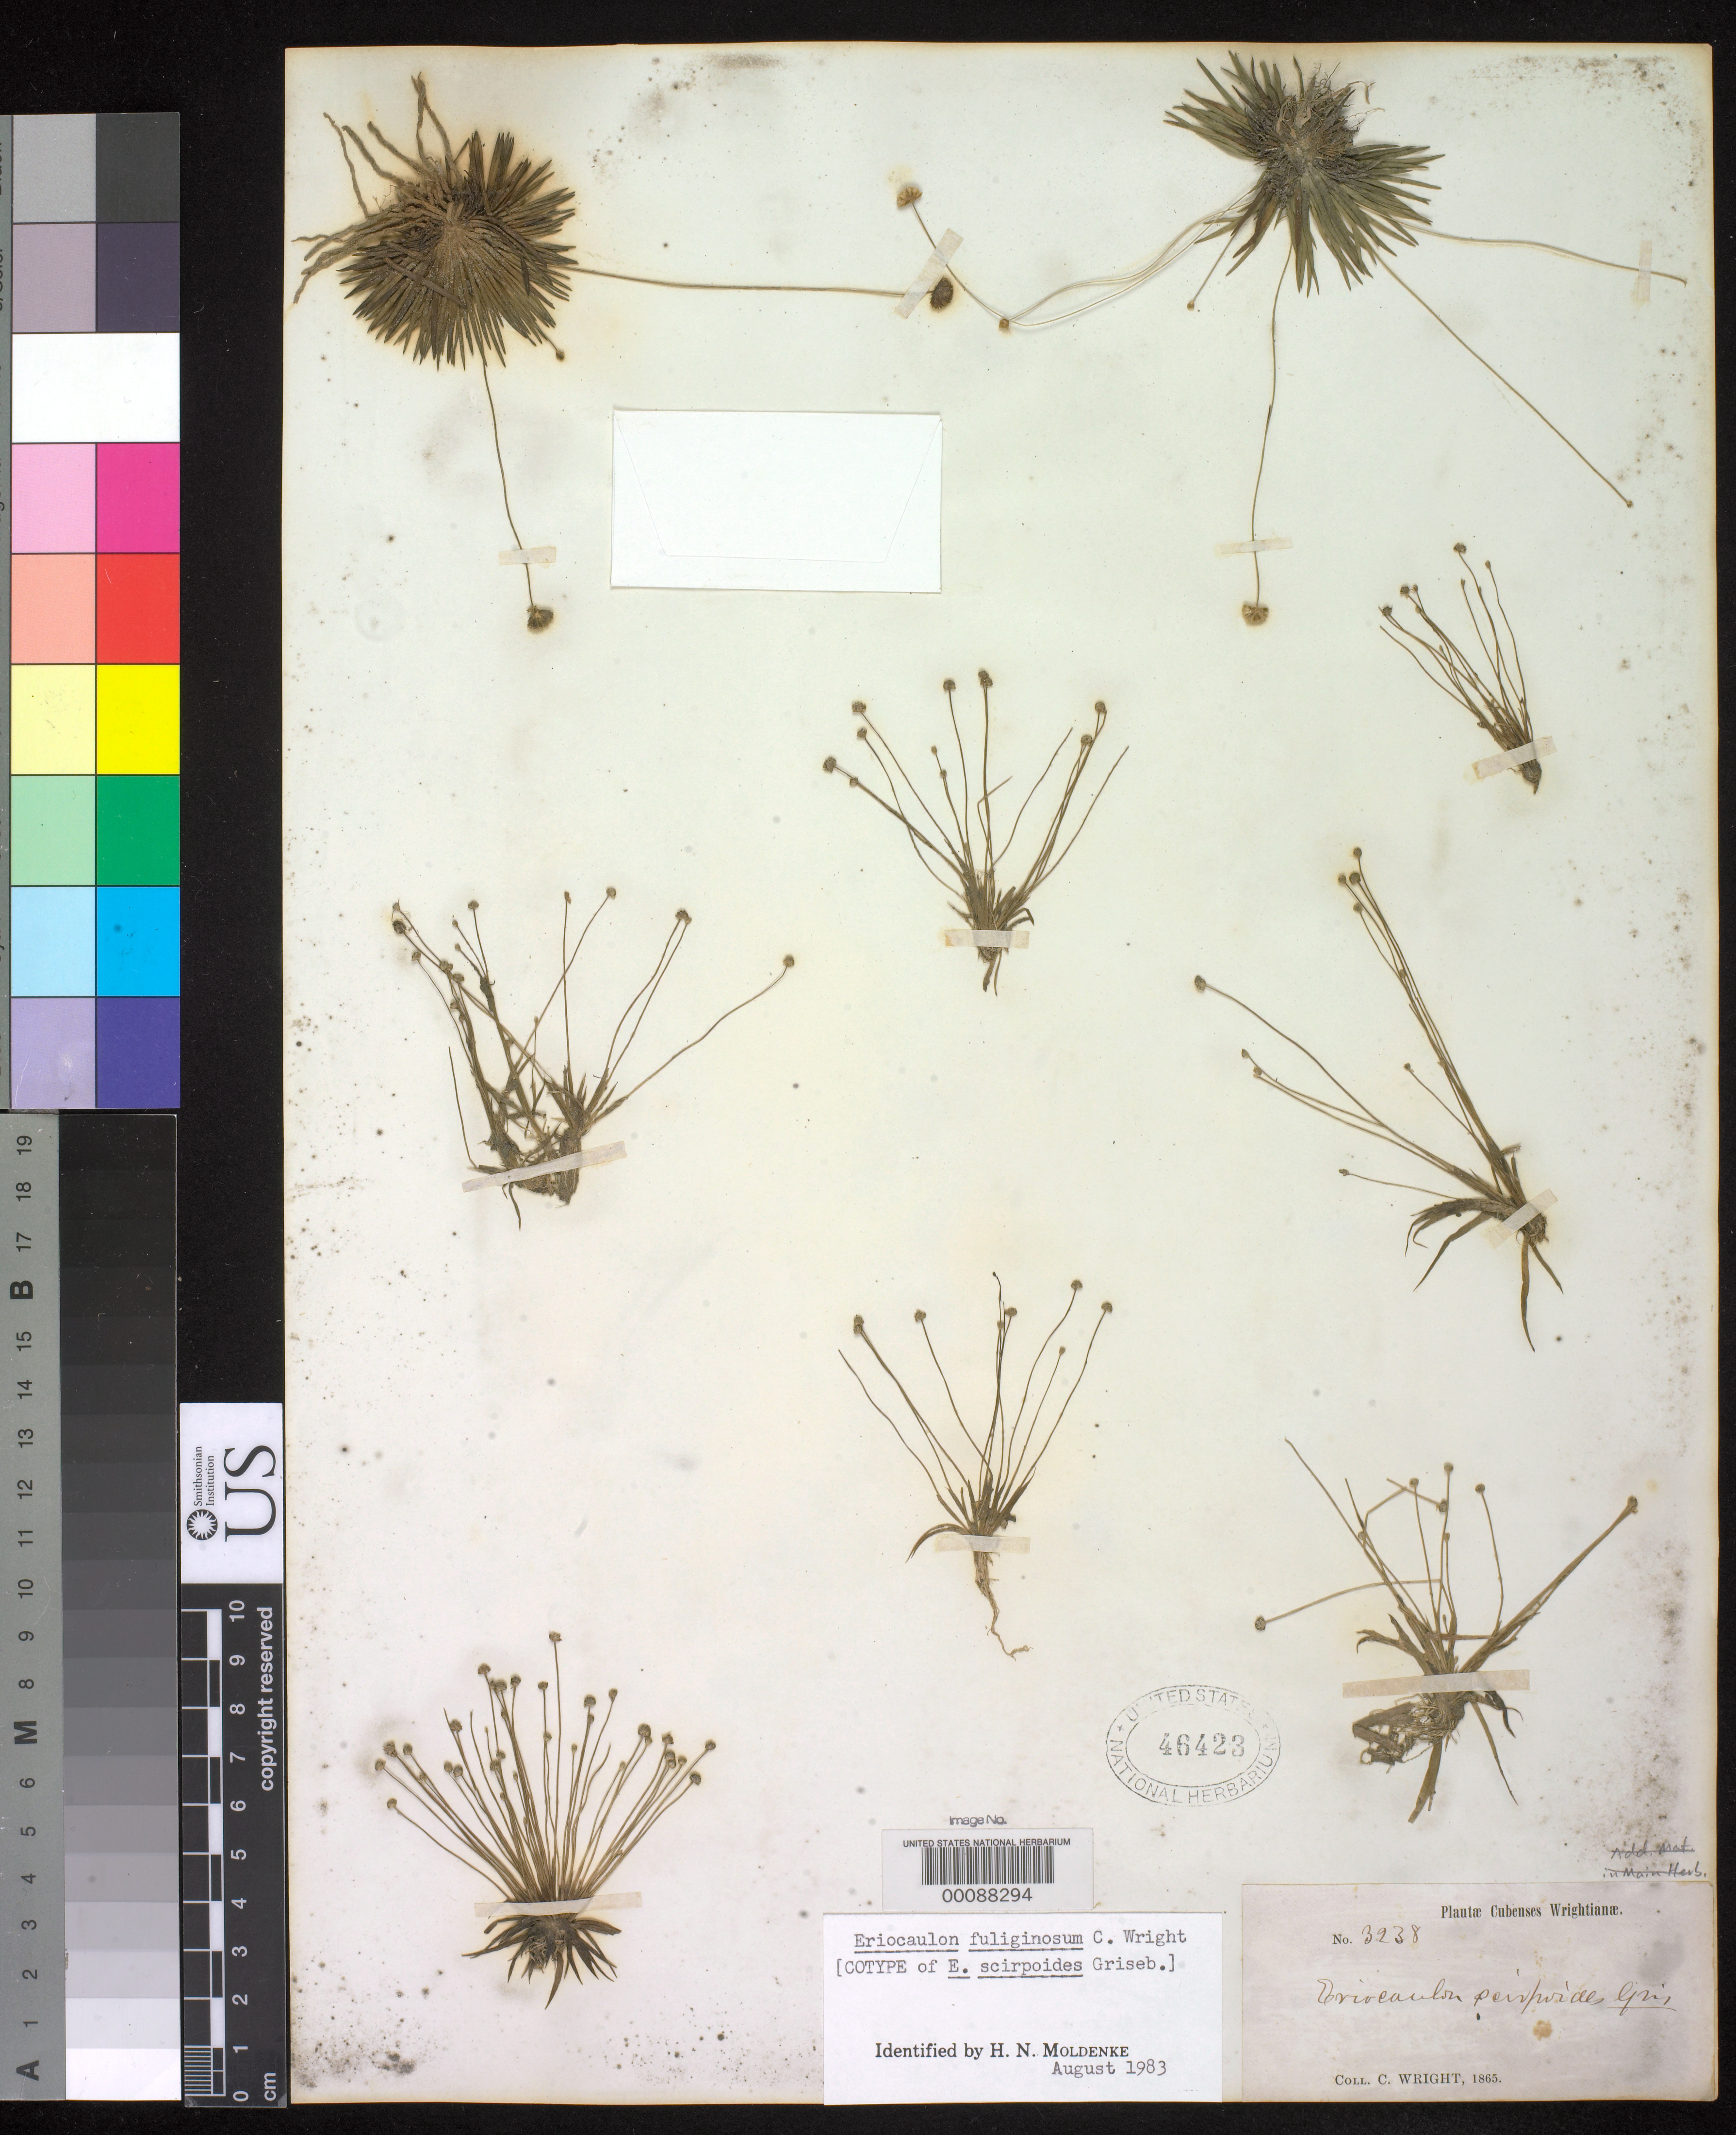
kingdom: Plantae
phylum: Tracheophyta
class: Liliopsida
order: Poales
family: Eriocaulaceae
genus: Eriocaulon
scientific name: Eriocaulon scirpoides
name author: Griseb.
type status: Isosyntype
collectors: C. Wright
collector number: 3238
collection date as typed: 1865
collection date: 1865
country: Cuba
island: Greater Antilles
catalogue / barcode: US 46423